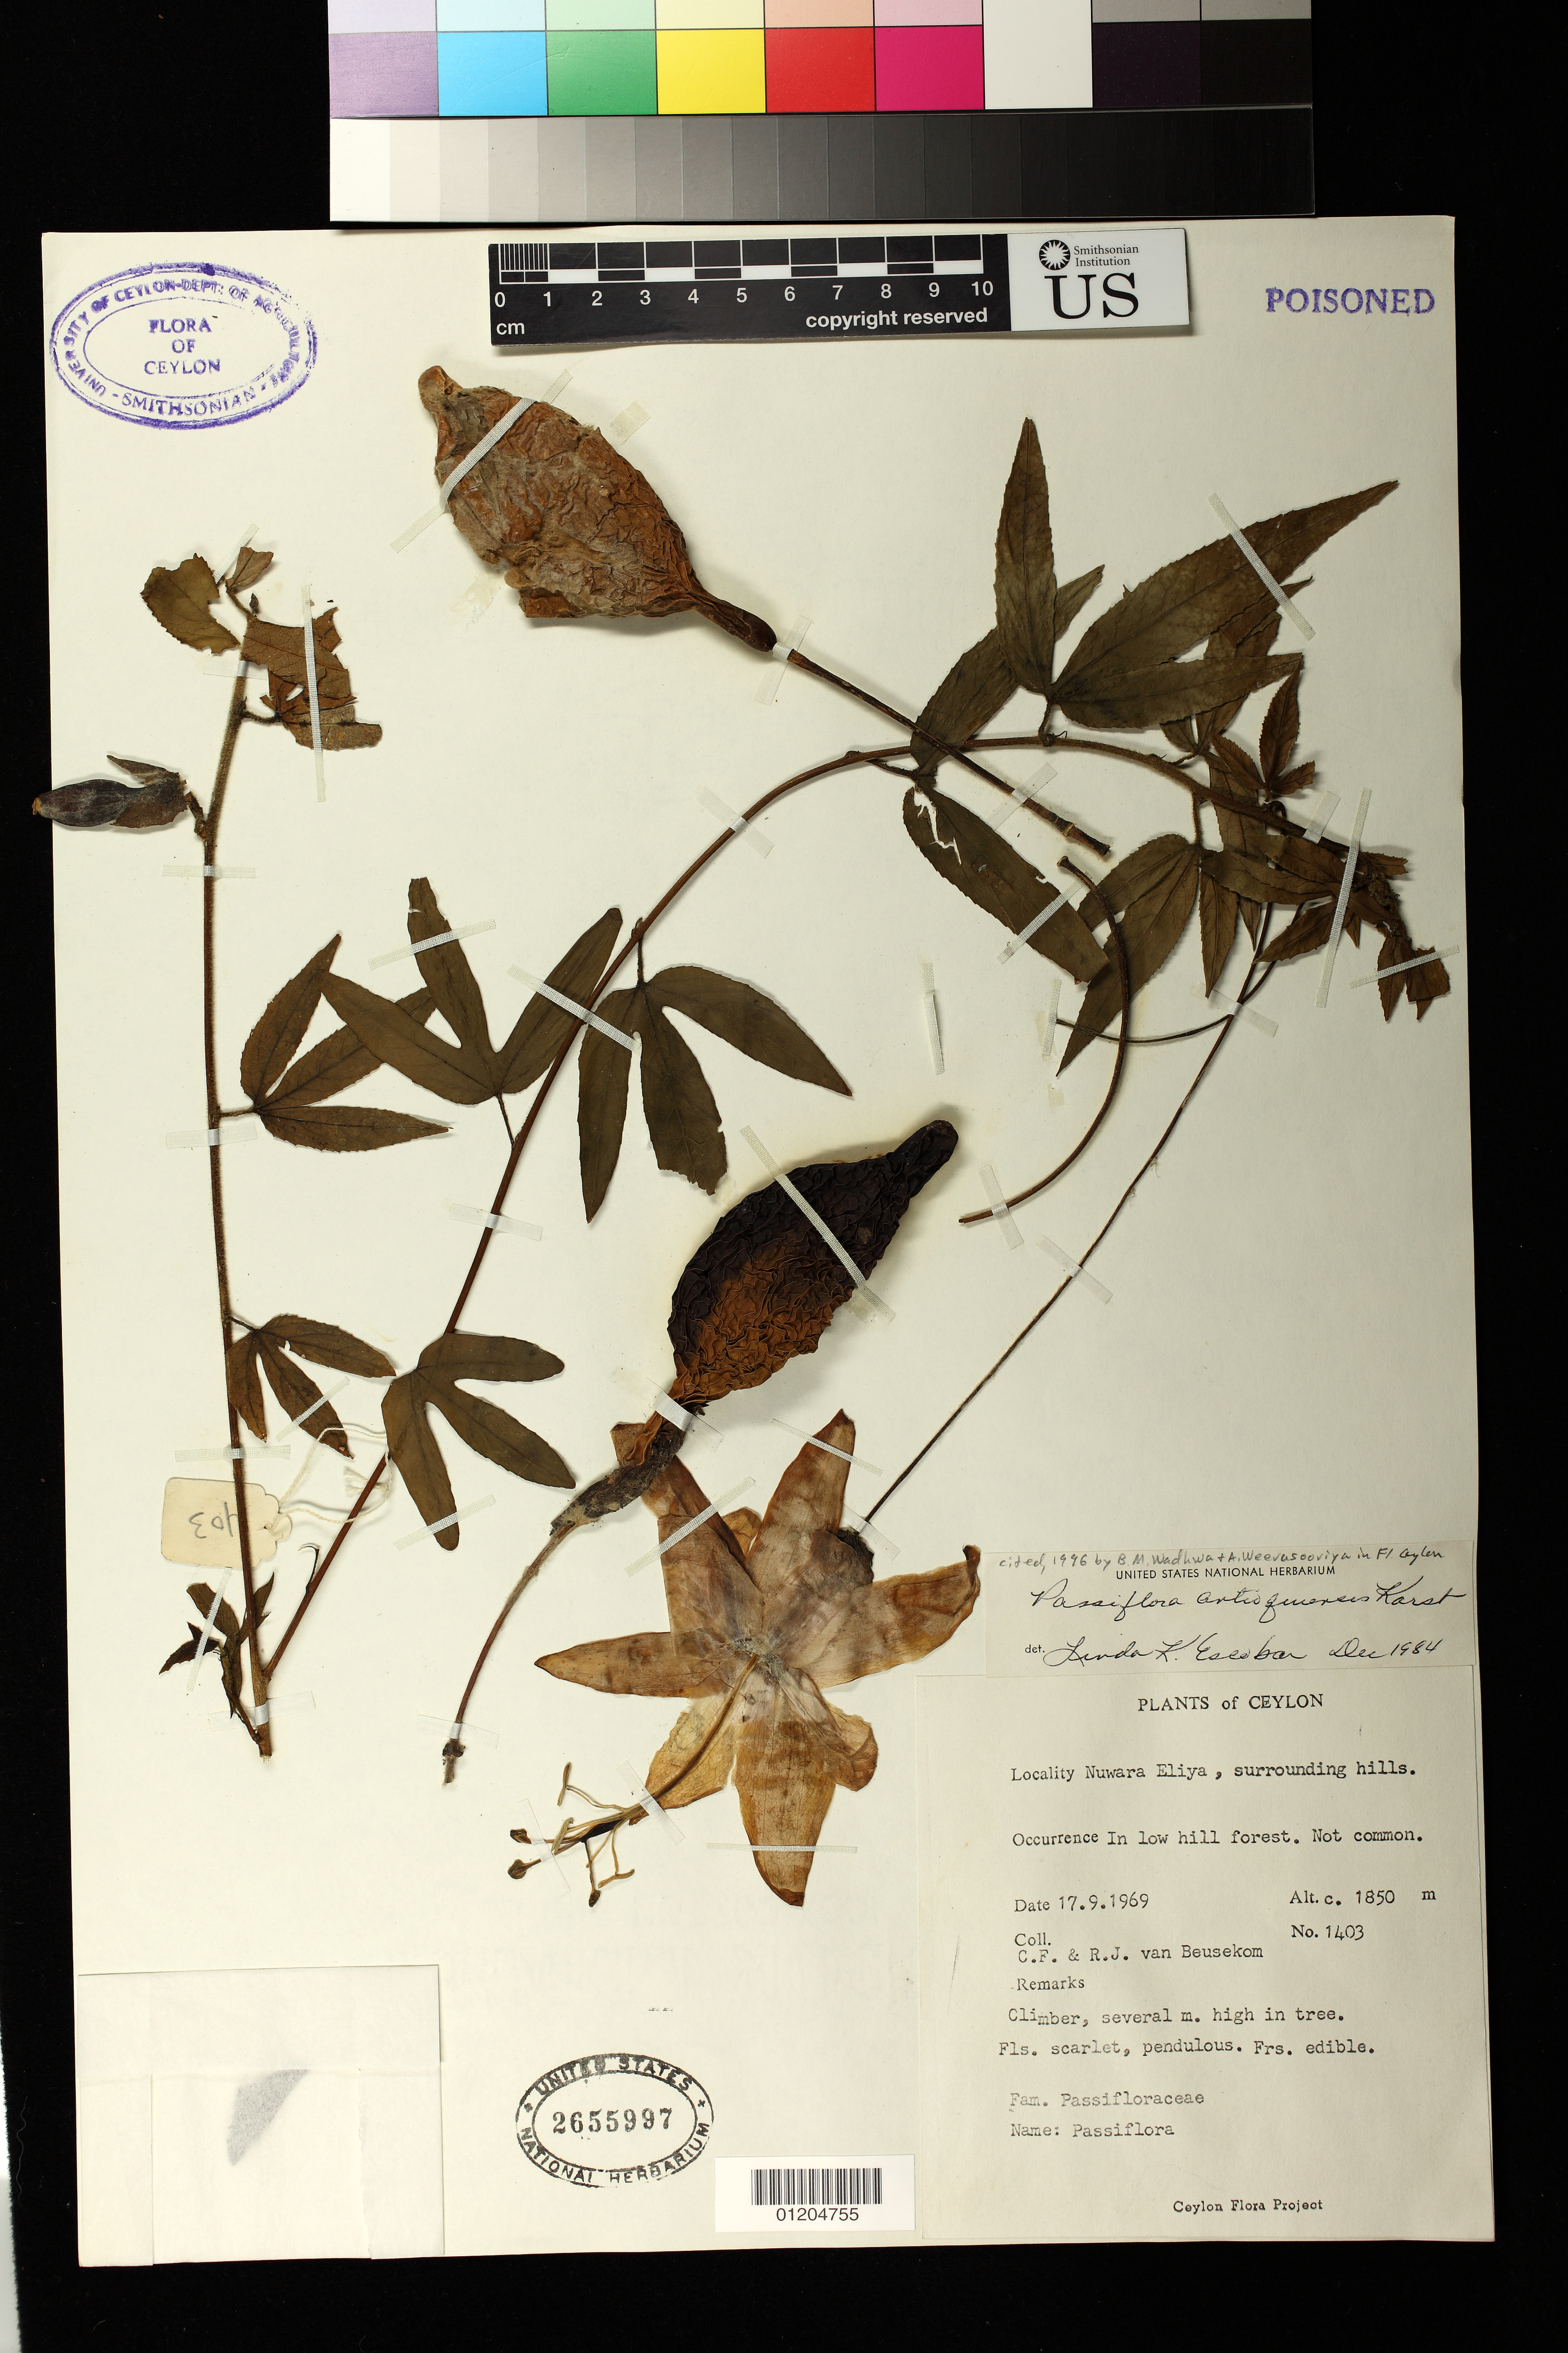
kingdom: Plantae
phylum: Tracheophyta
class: Magnoliopsida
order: Malpighiales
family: Passifloraceae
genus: Passiflora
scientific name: Passiflora antioquiensis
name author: H. Karst.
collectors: C. F. Beusekom & R. Van Beusekom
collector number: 1403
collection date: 1969-09-17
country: Sri Lanka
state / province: Central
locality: Nuwara Eliya, Surrounding hills. In low hill forest.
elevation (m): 1850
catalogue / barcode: US 2655997